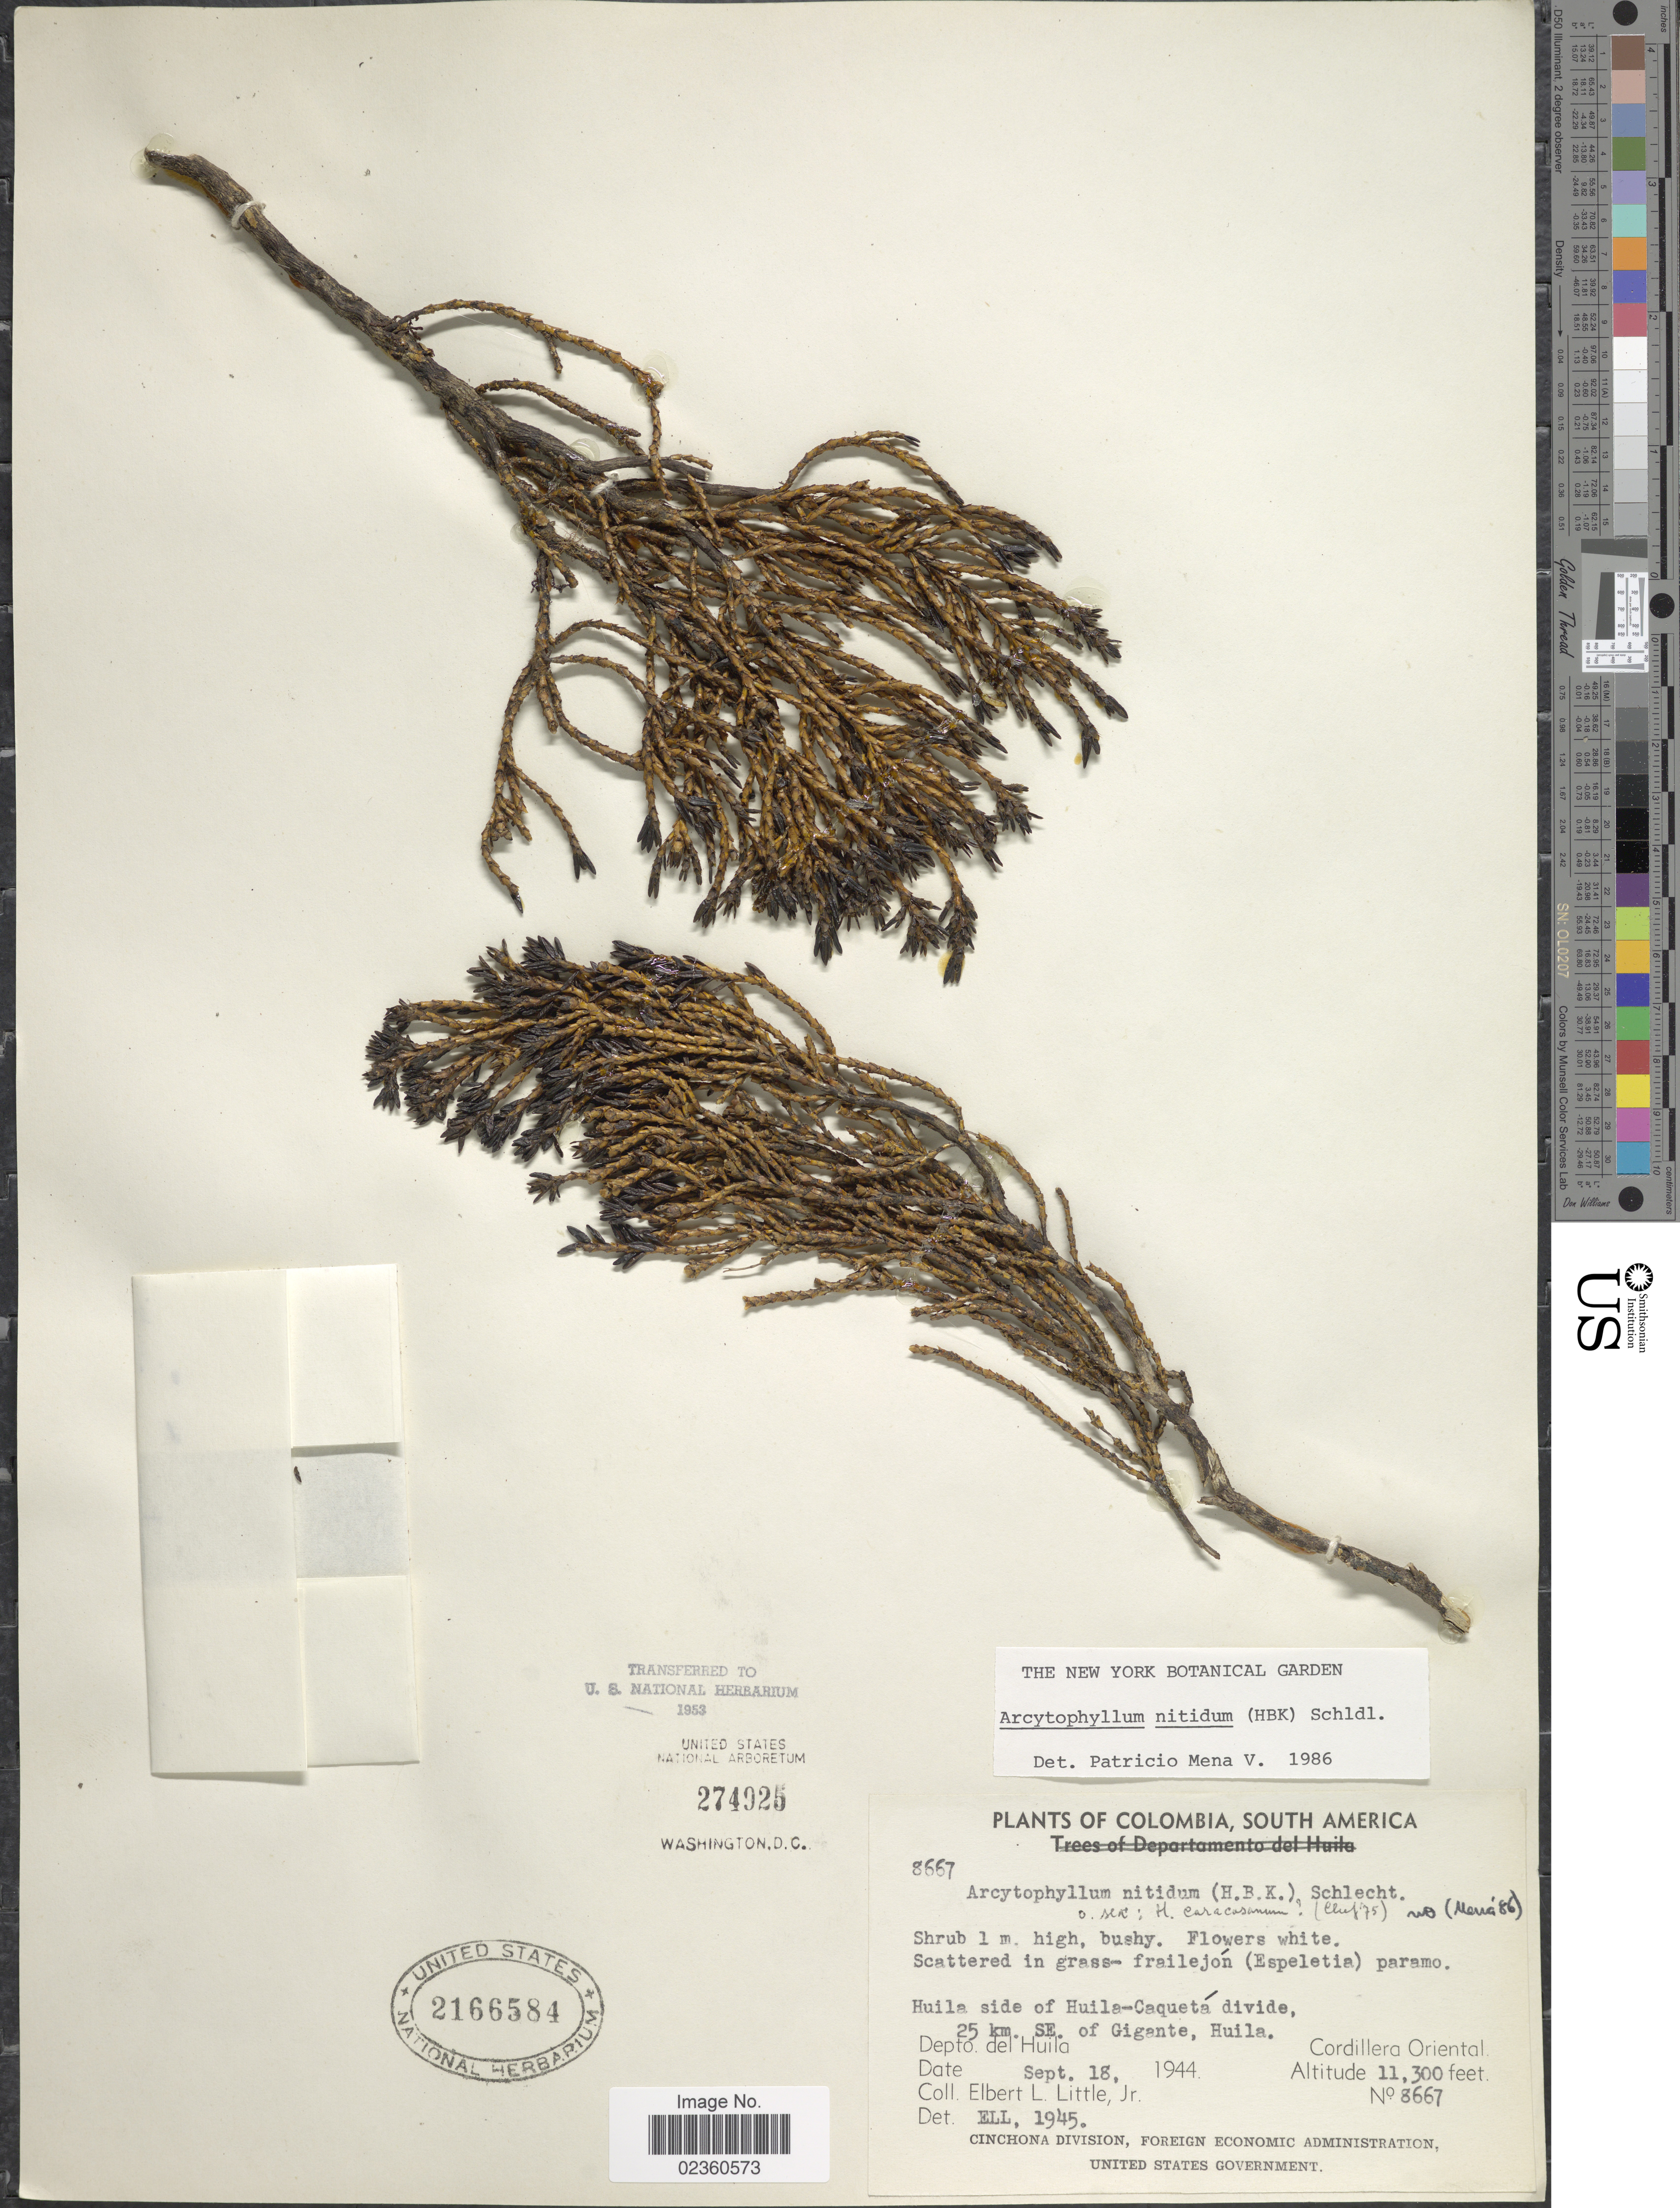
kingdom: Plantae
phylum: Tracheophyta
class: Magnoliopsida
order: Gentianales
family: Rubiaceae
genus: Arcytophyllum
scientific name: Arcytophyllum nitidum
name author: (Kunth) Schltdl.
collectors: E. L. Little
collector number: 8667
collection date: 1944-09-18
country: Colombia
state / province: Huila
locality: Huila side of Huila-Caquetá divide, 25 km SE of Gigante, Huila, Depto del Huila, Cordillera Oriental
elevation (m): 3444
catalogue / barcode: US 2166584